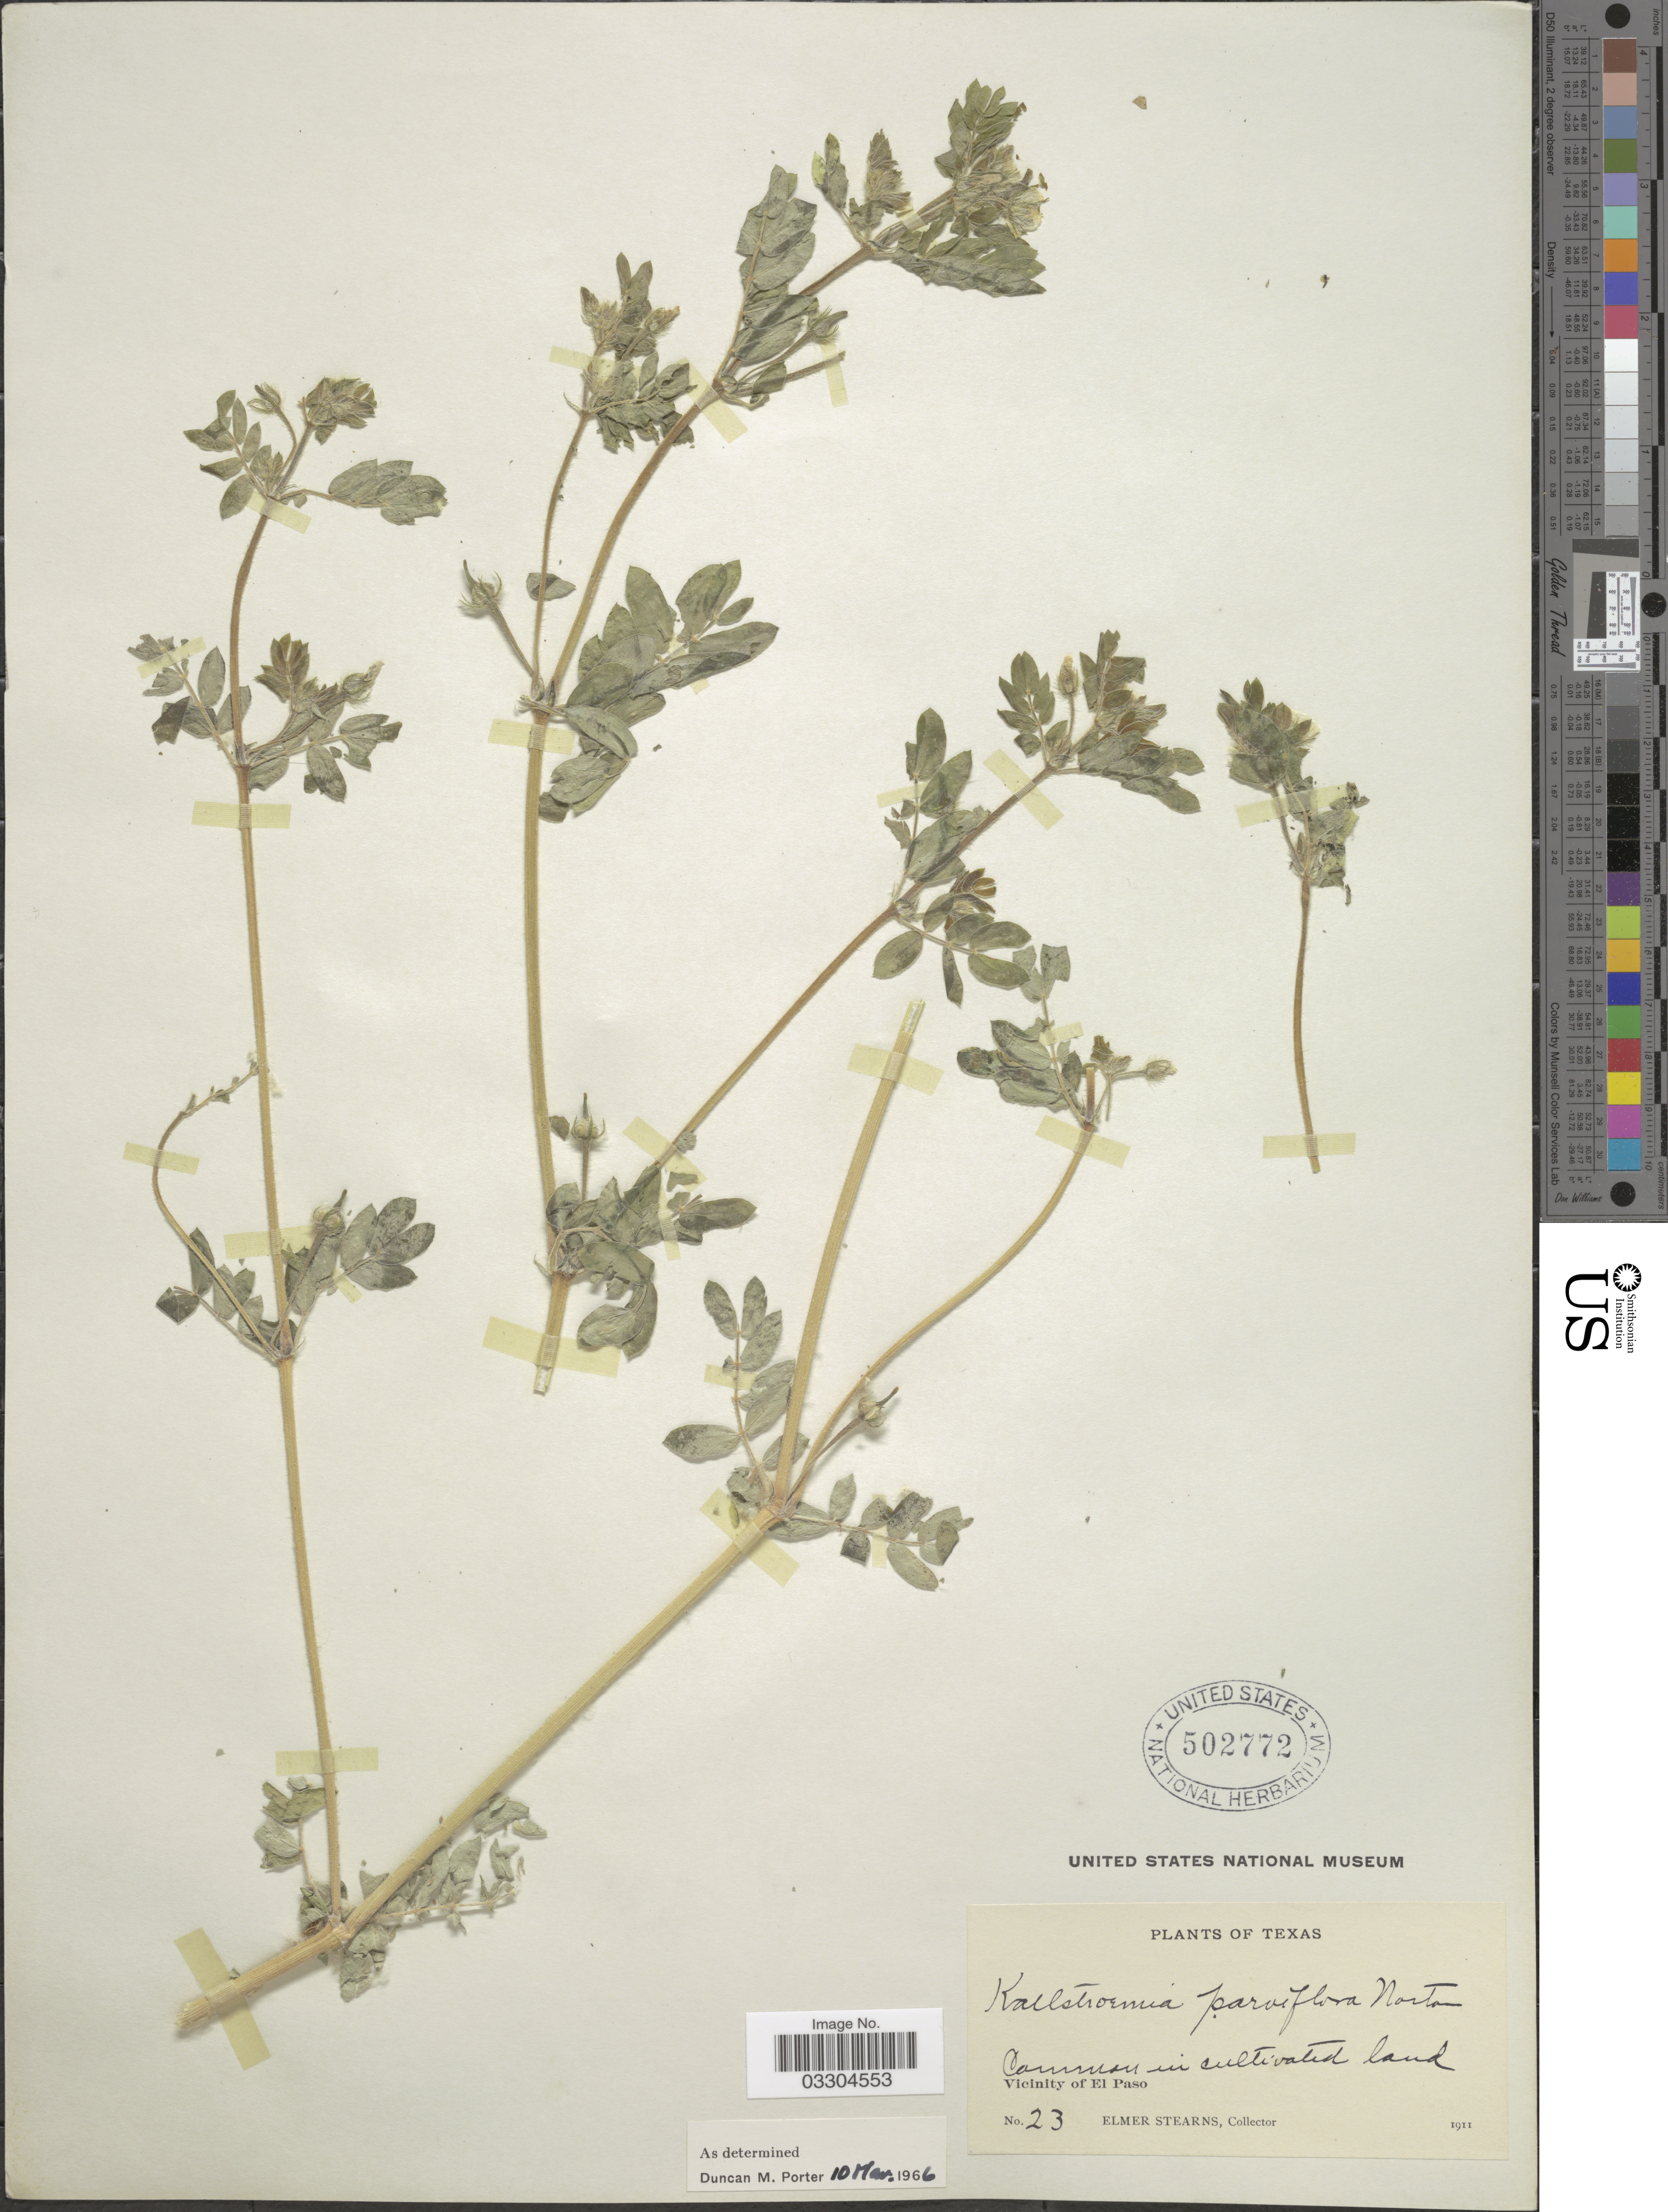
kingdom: Plantae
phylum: Tracheophyta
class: Magnoliopsida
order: Zygophyllales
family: Zygophyllaceae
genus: Kallstroemia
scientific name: Kallstroemia parviflora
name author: Norton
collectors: E. Stearns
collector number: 23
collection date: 1911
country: United States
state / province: Texas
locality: Common in cultivated land. [unsure placement] Vicinity of El Paso.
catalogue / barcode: US 502772